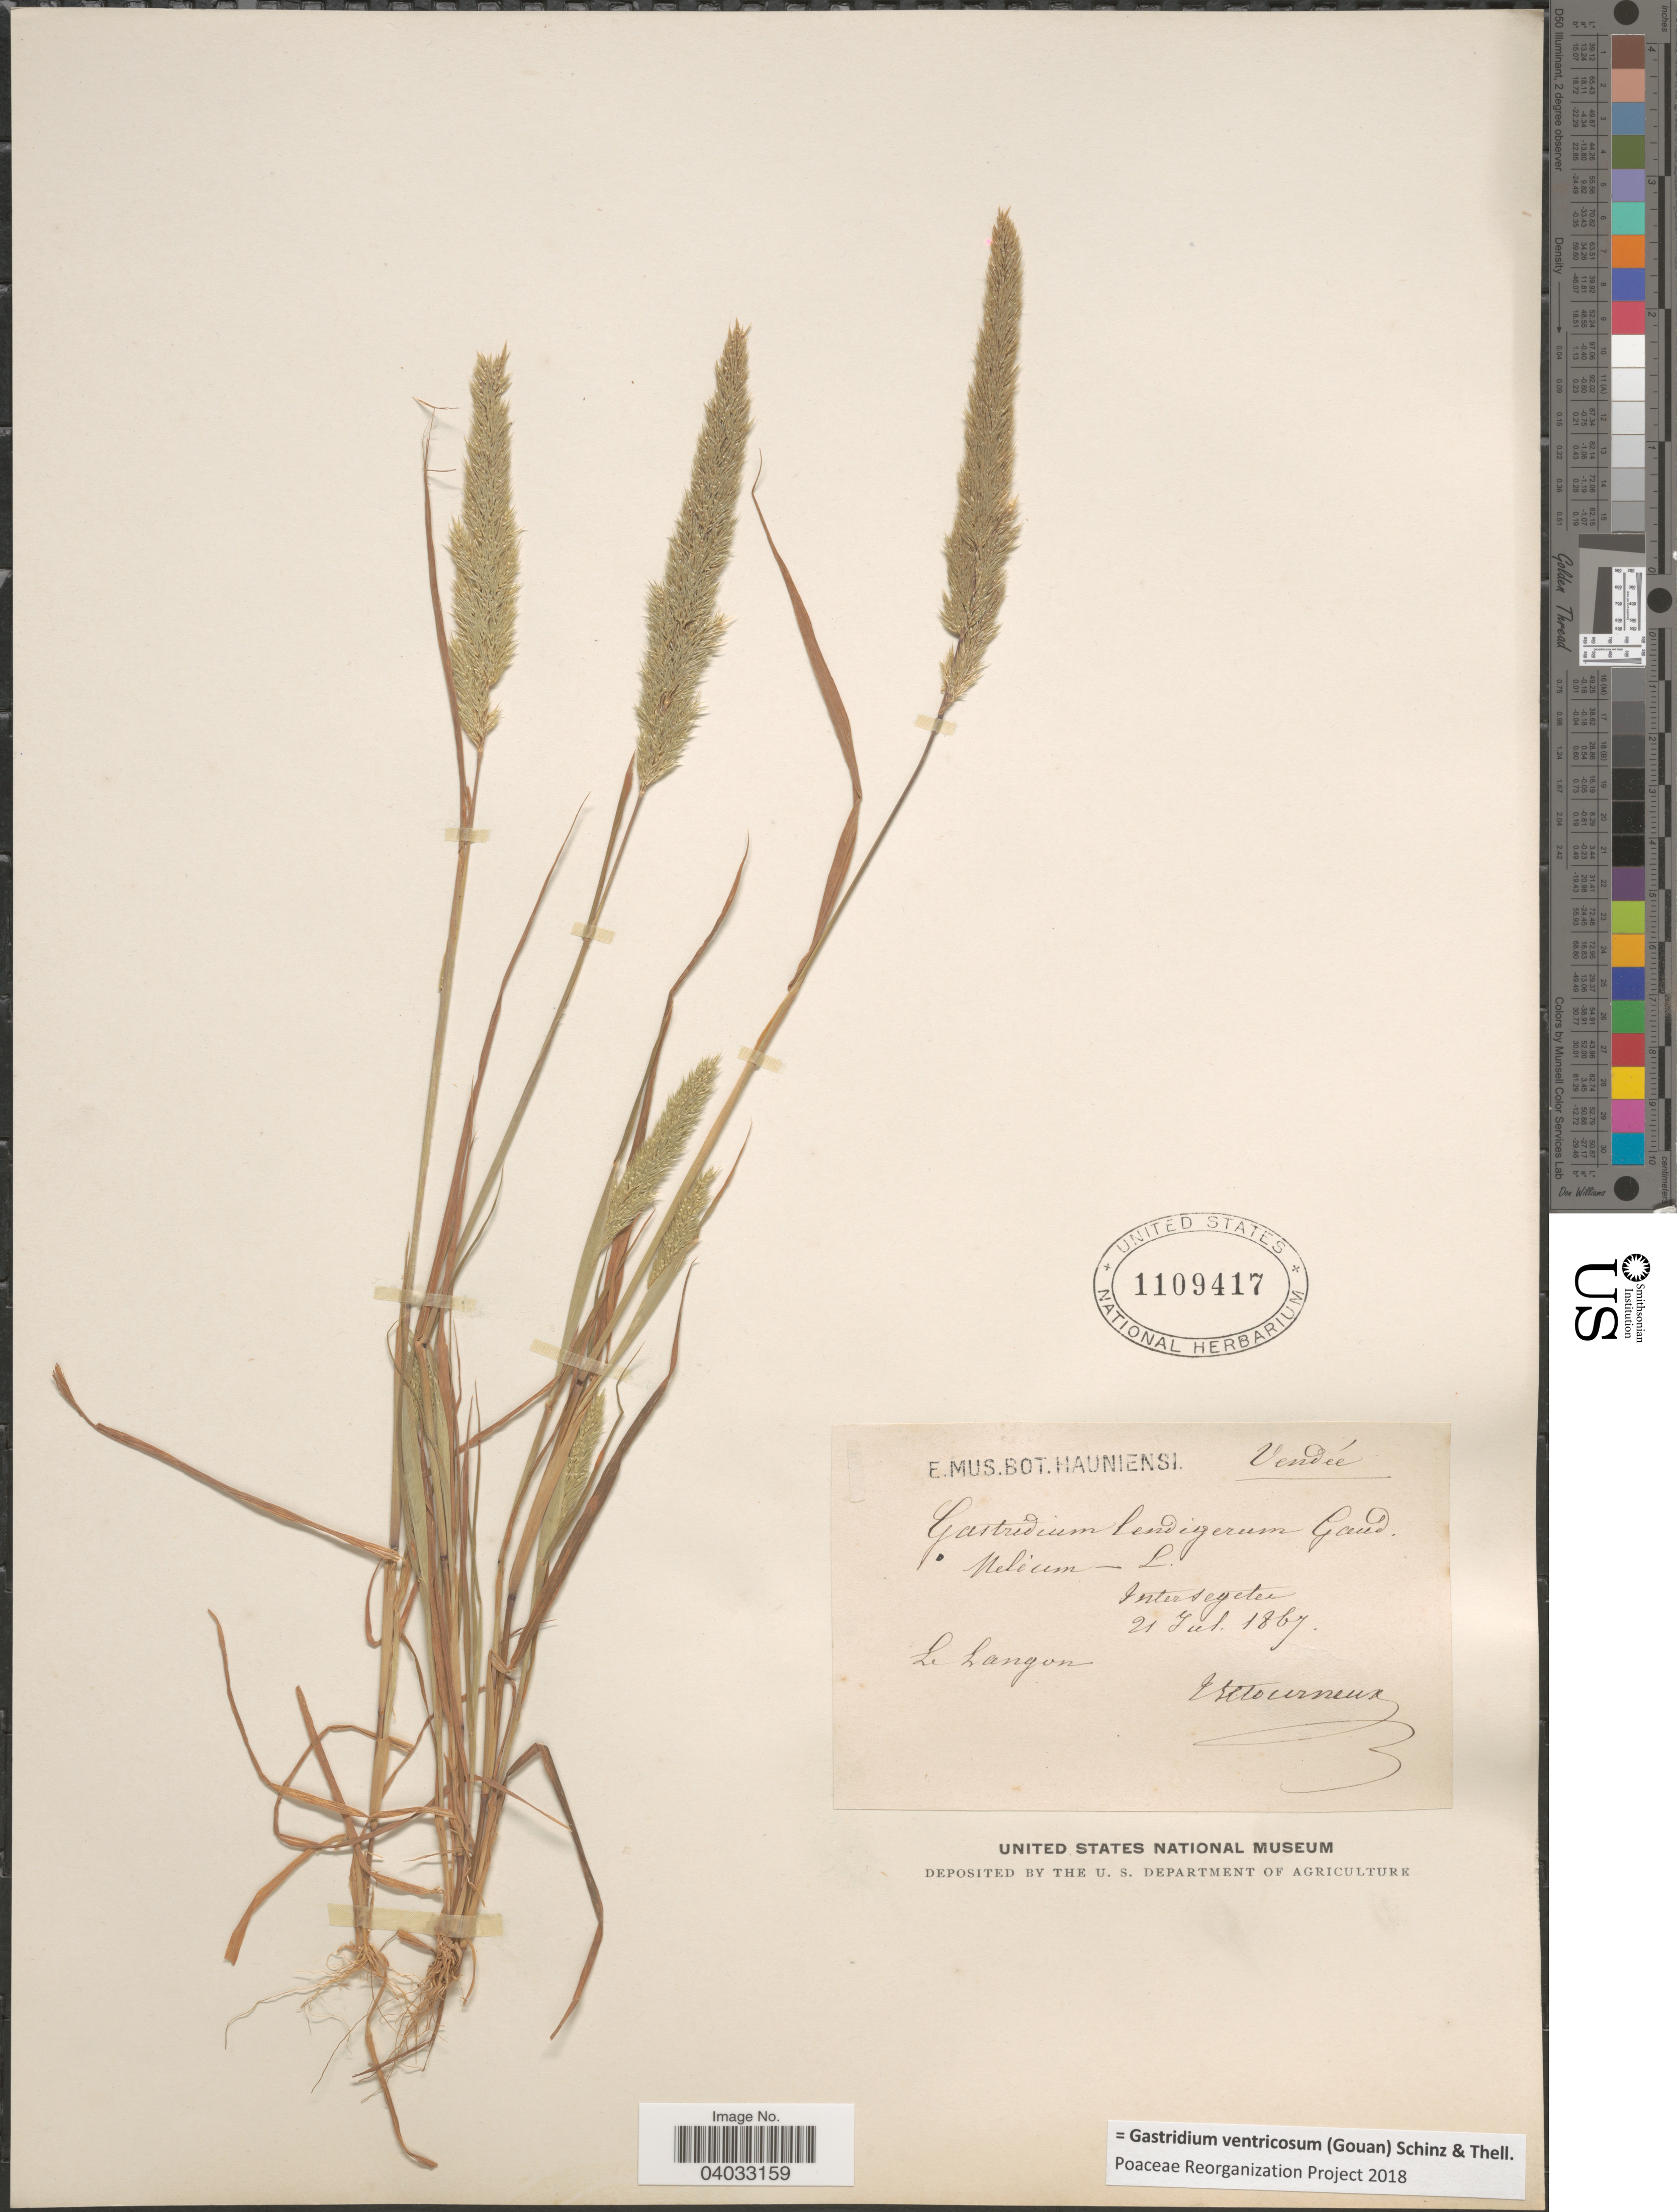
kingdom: Plantae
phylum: Tracheophyta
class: Liliopsida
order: Poales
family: Poaceae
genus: Gastridium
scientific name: Gastridium ventricosum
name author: (Gouan) Schinz & Thell.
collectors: Esttourneux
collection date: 1867-07-21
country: France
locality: Vendée. Inter segeter. Le Langon.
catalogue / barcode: US 1109417